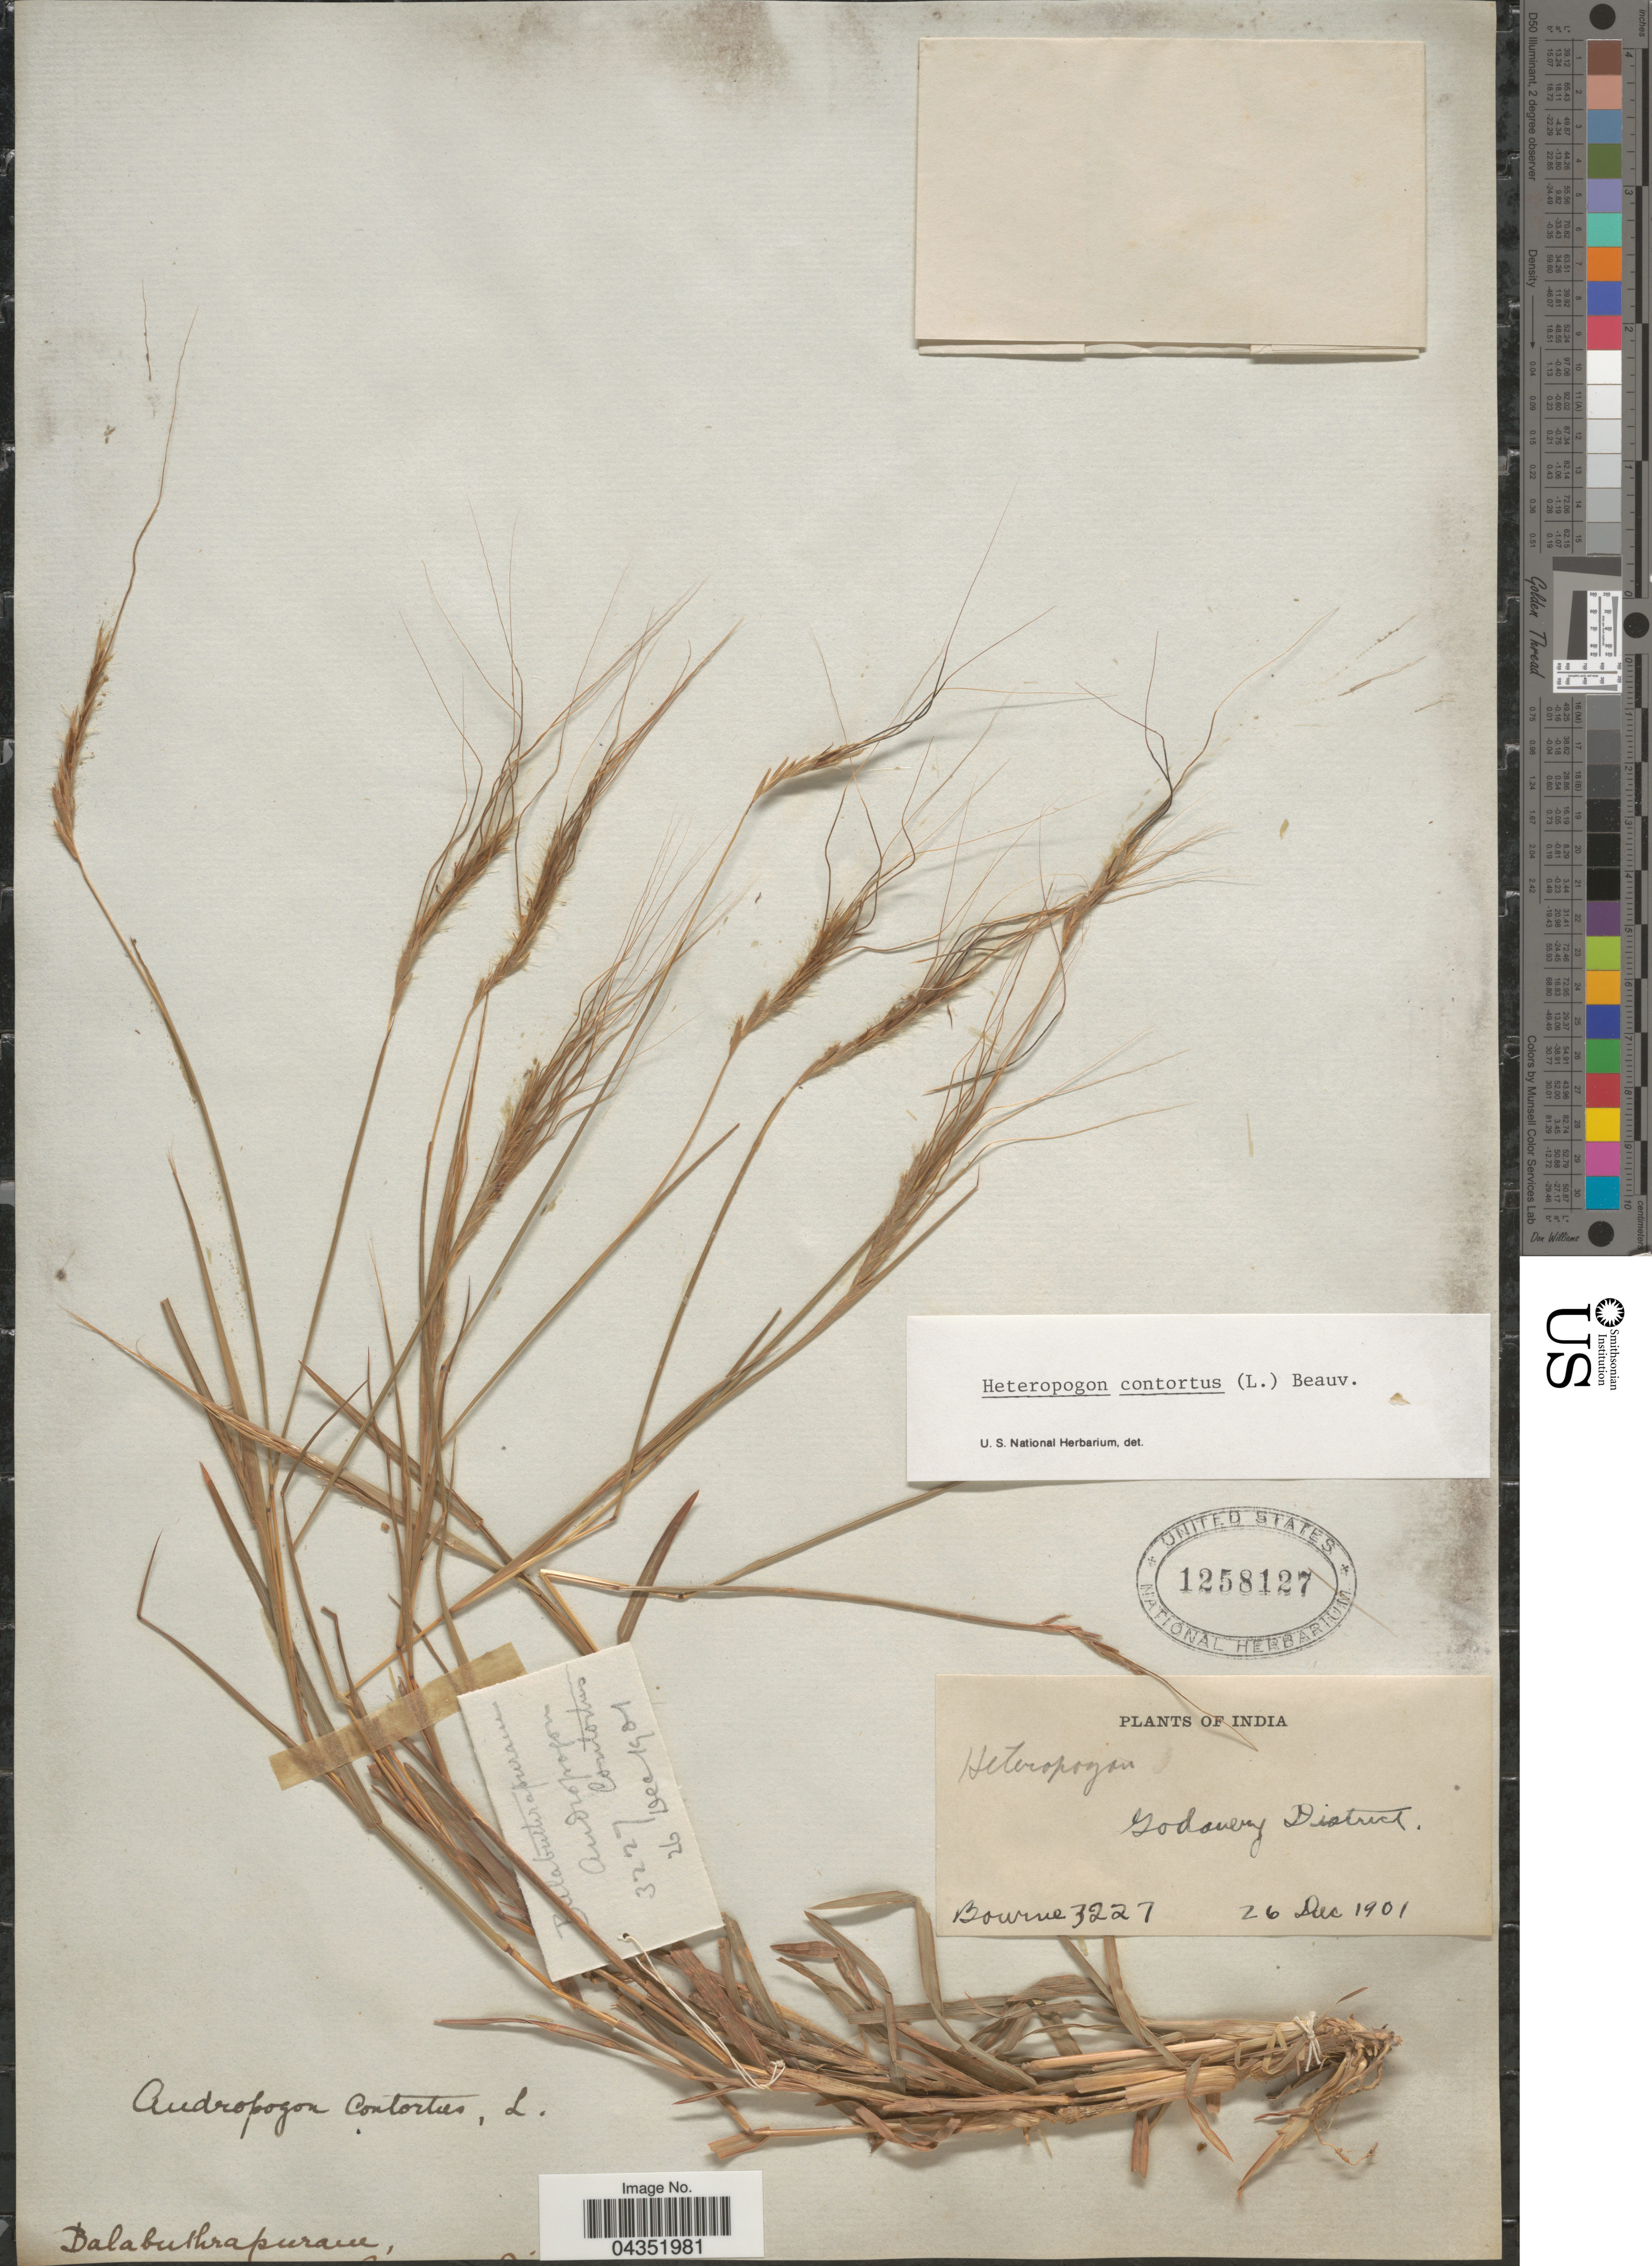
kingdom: Plantae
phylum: Tracheophyta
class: Liliopsida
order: Poales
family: Poaceae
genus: Heteropogon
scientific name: Heteropogon contortus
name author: (L.) P. Beauv. ex Roem. & Schult.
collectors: -- Bourne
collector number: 3227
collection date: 1901-12-26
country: India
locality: Godavery District.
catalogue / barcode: US 1258127